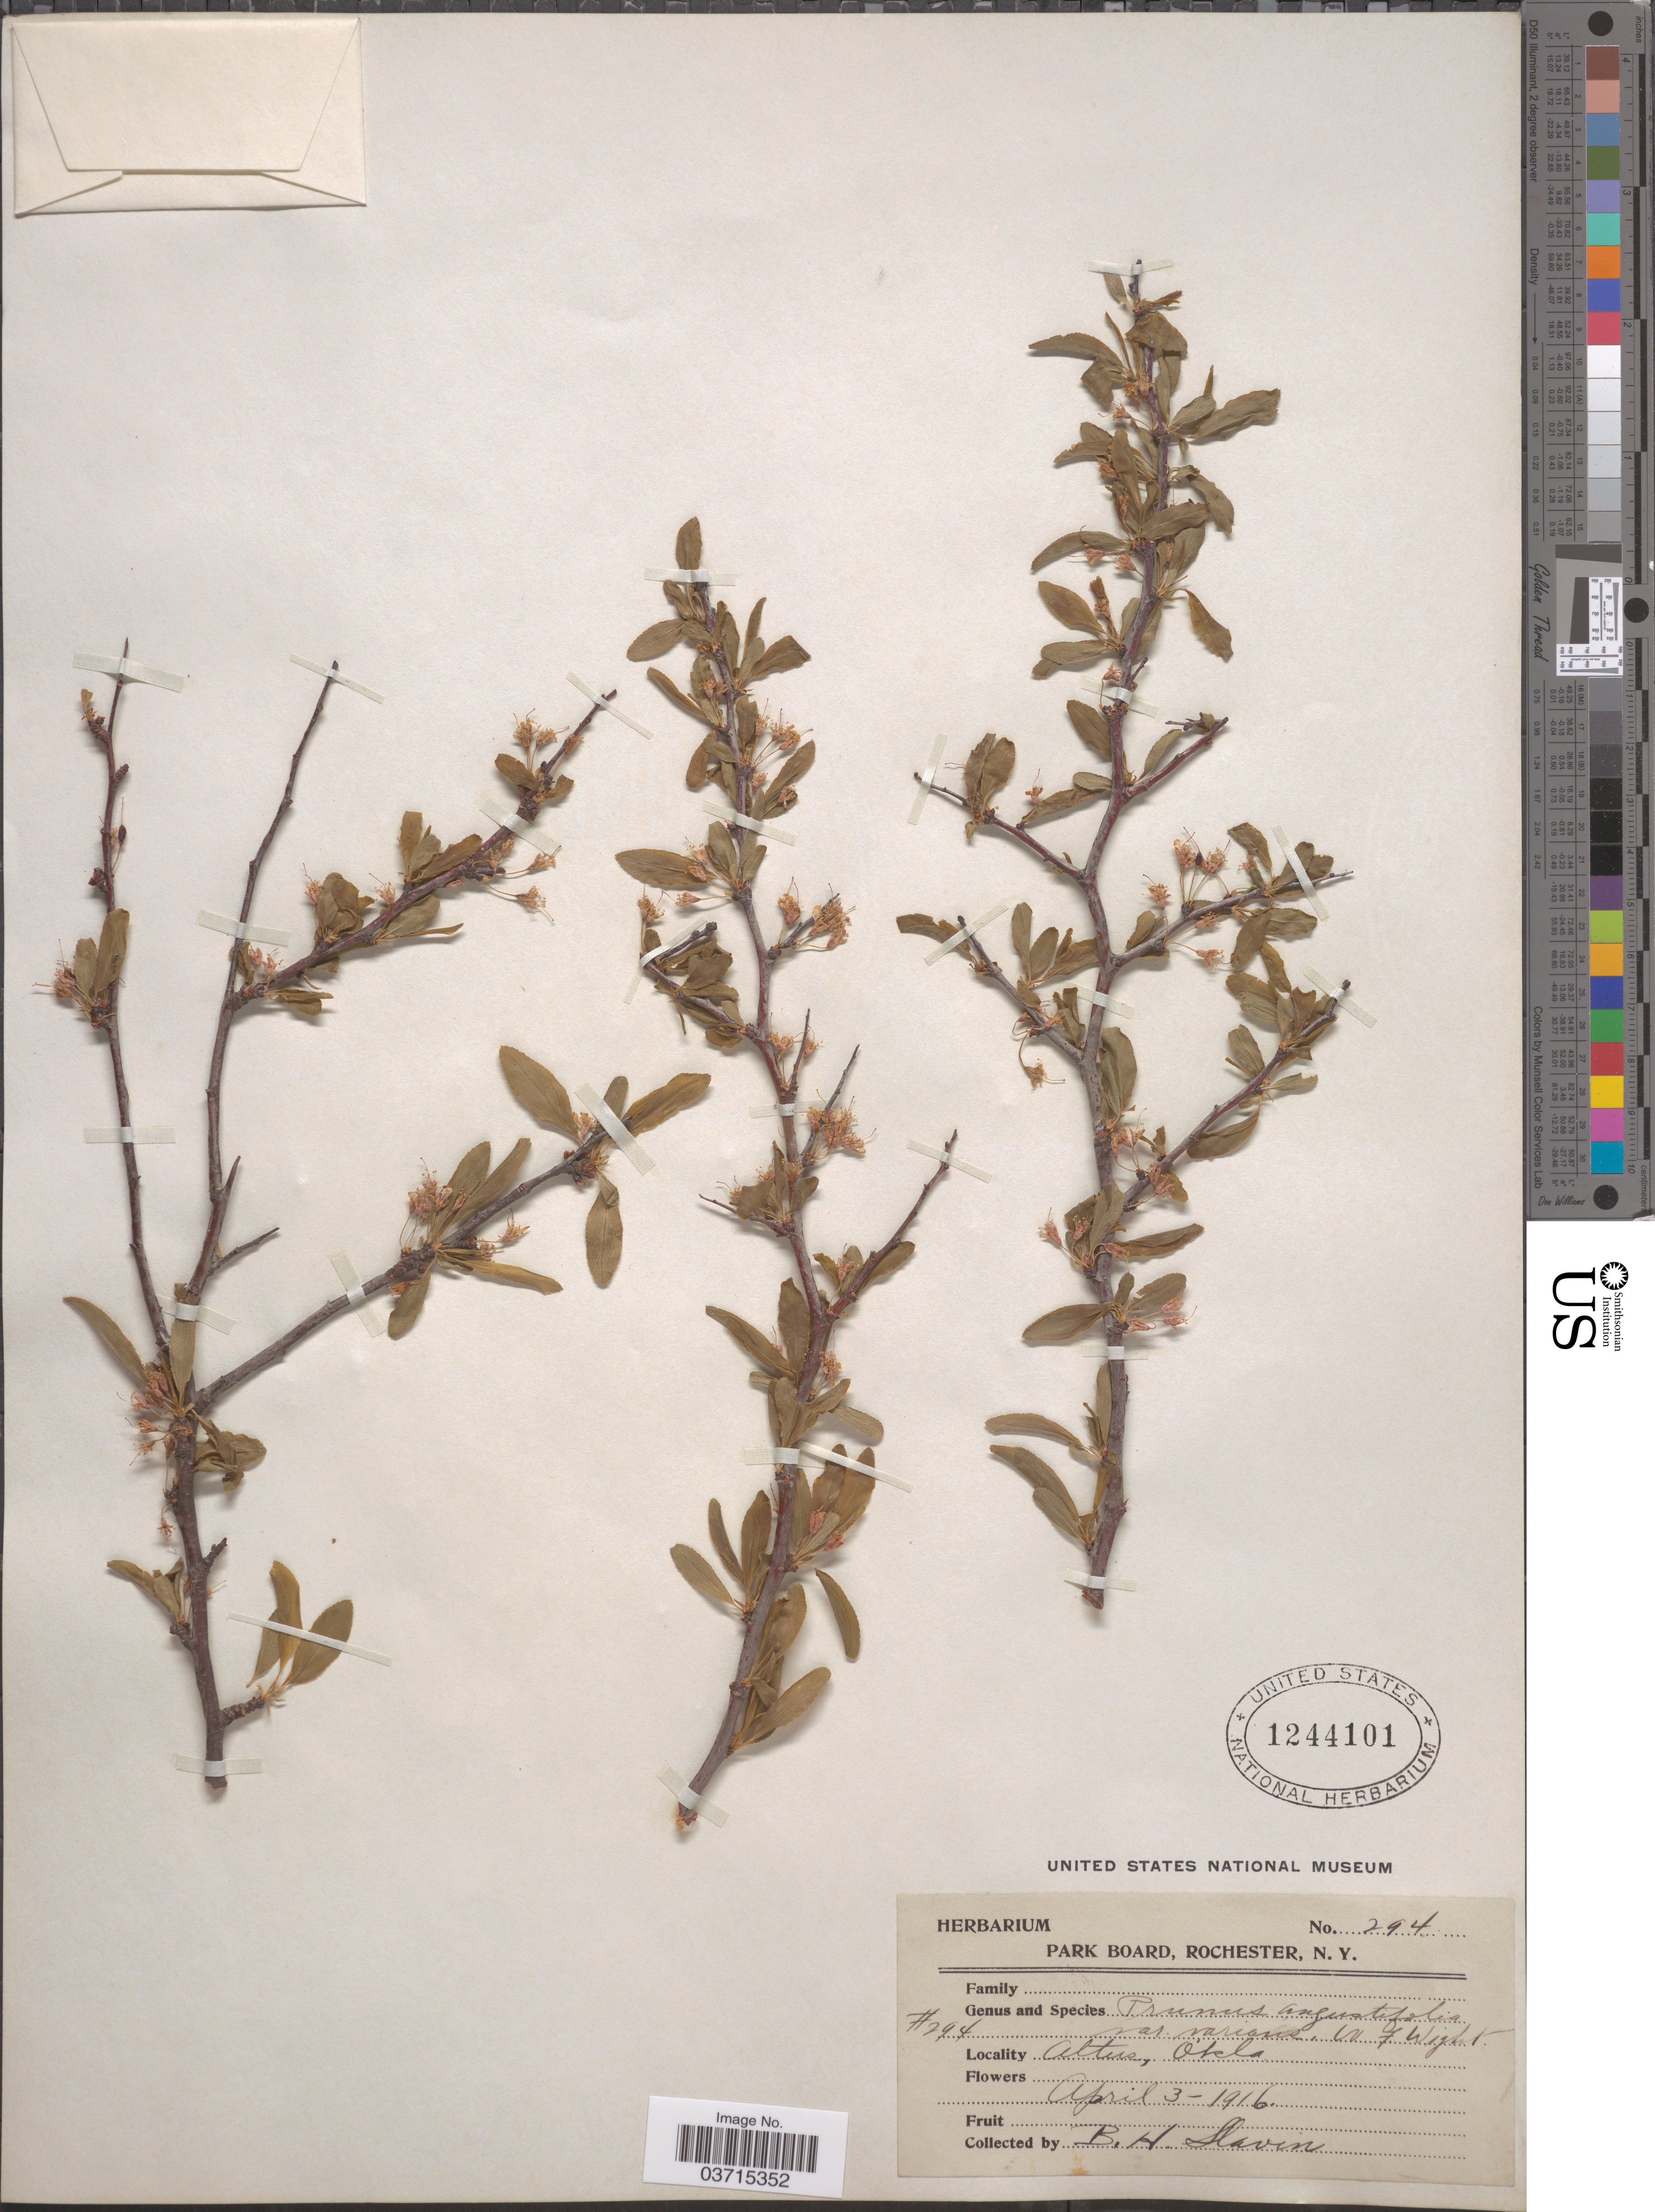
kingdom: Plantae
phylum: Tracheophyta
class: Magnoliopsida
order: Rosales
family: Rosaceae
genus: Prunus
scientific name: Prunus angustifolia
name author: Marshall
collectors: B. Slavin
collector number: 294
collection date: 1916-04-03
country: United States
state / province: Oklahoma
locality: Altus.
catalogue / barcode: US 1244101